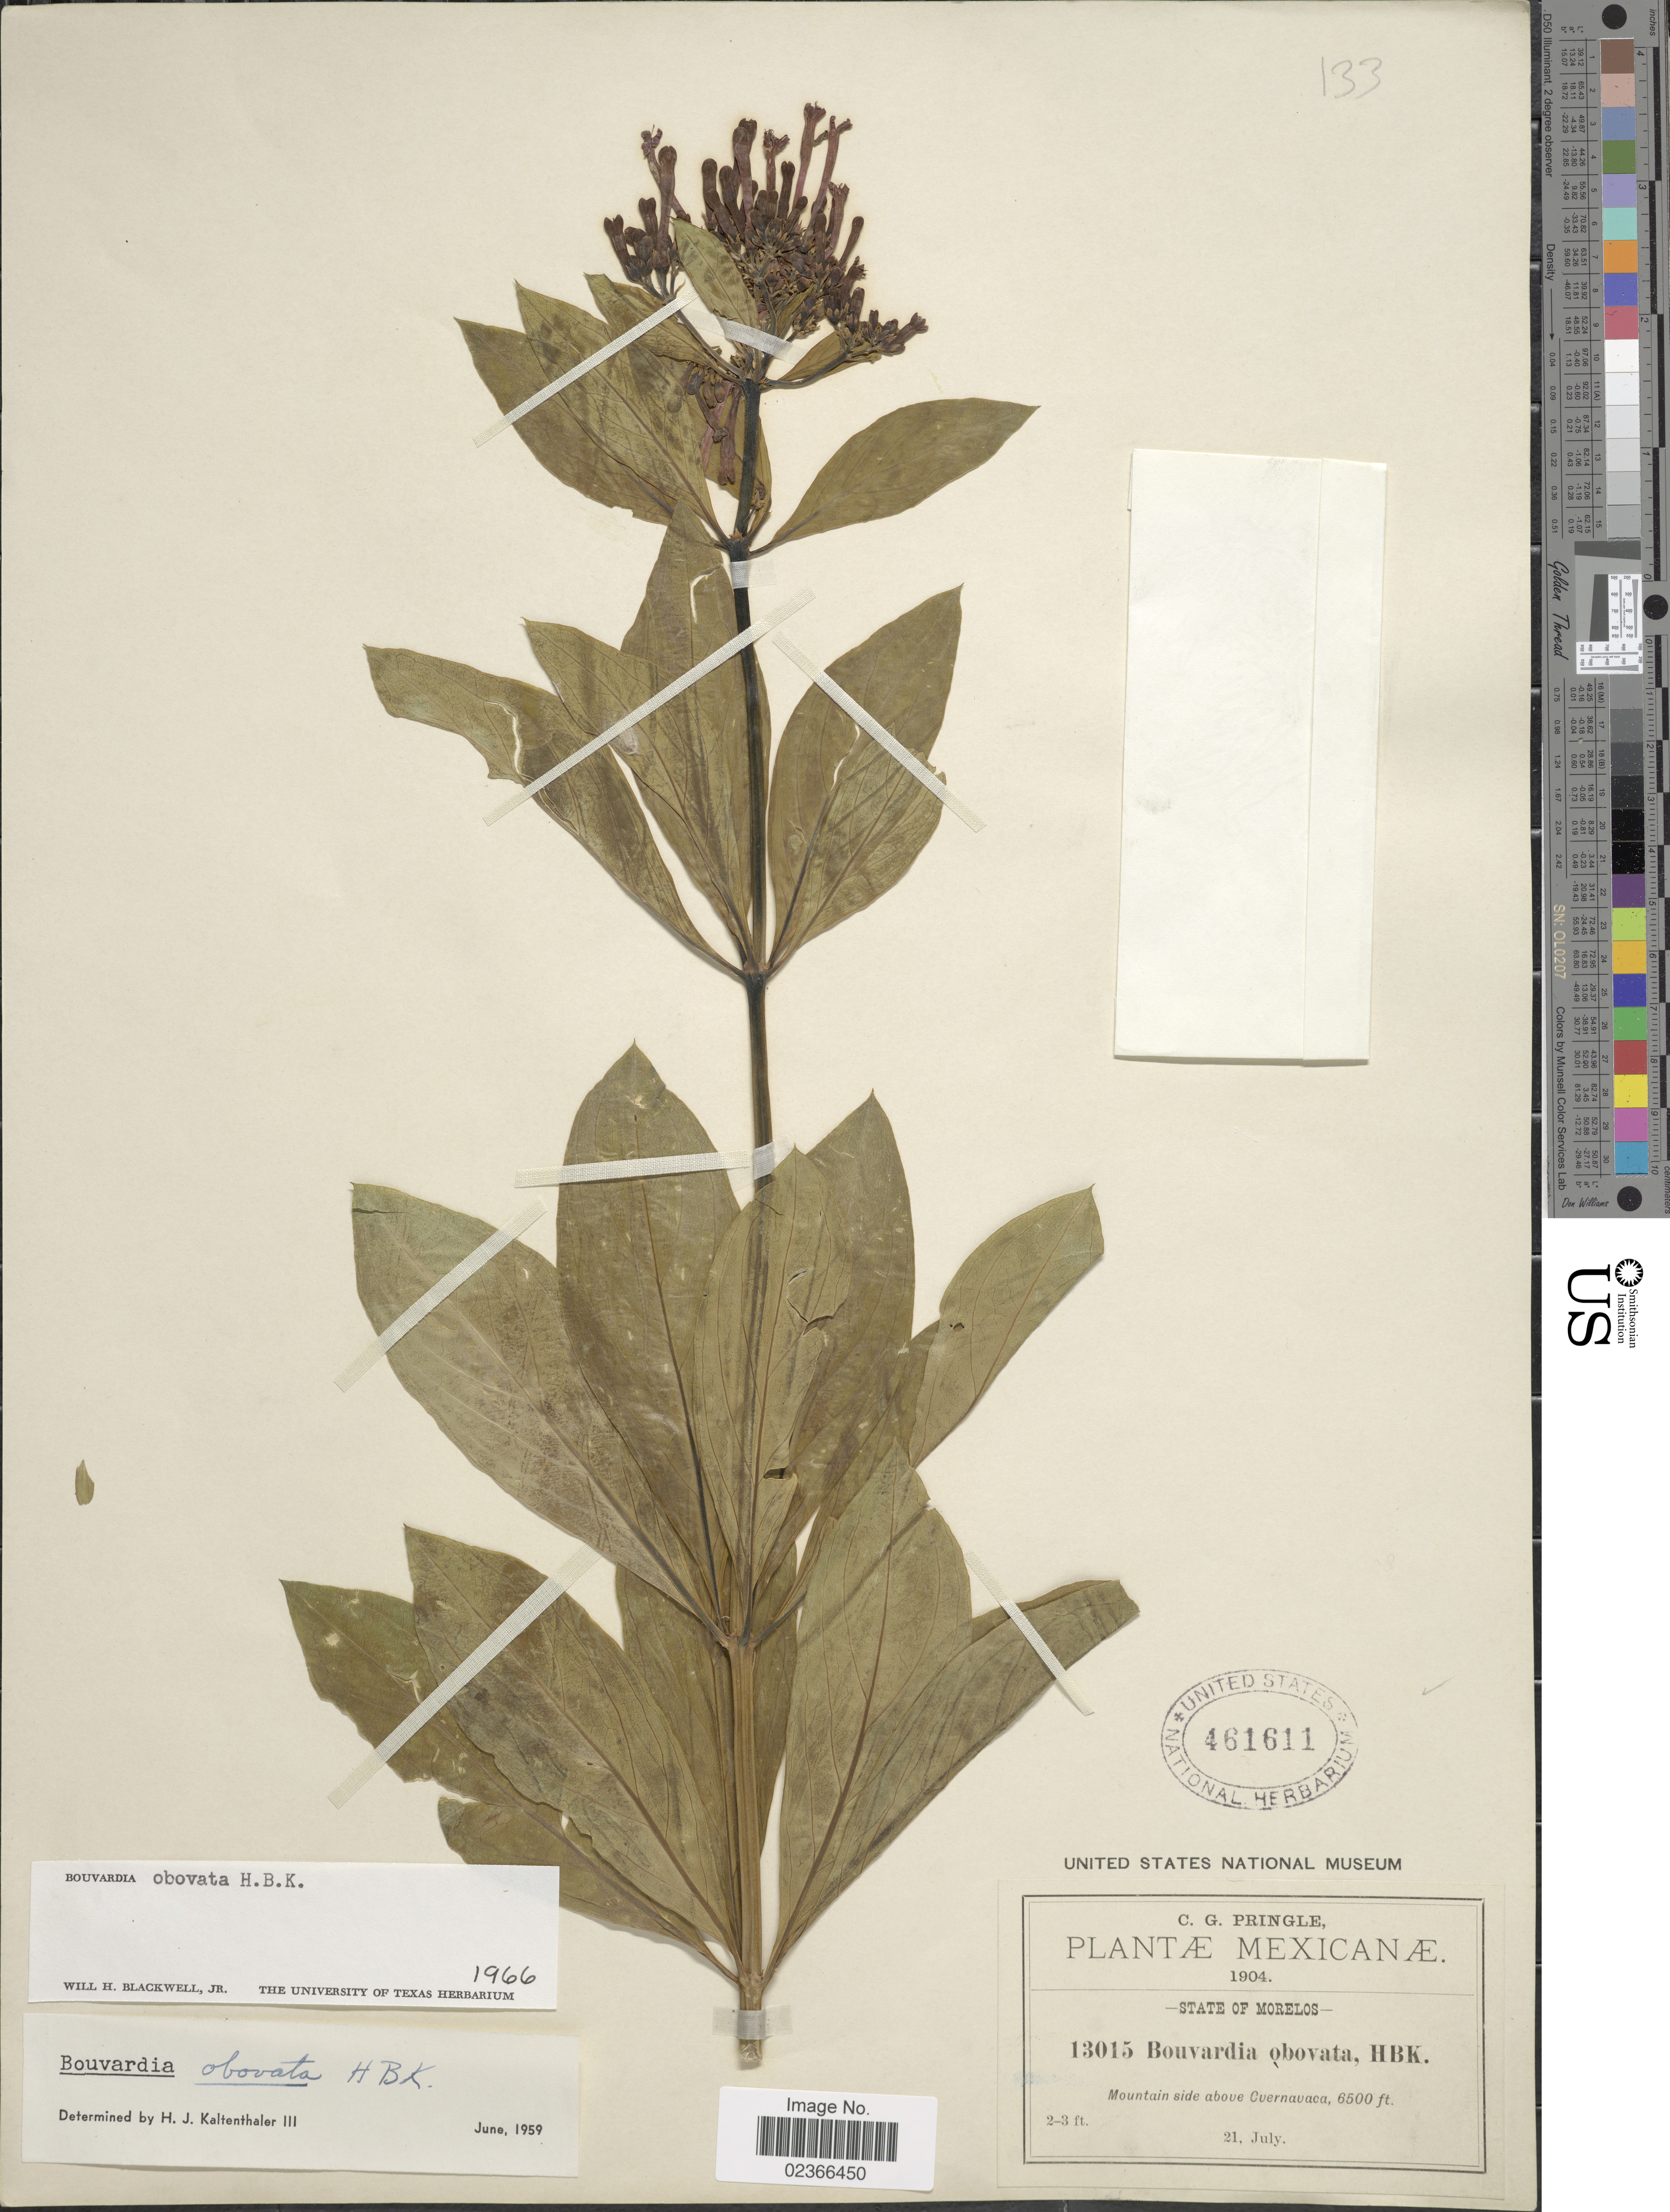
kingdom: Plantae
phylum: Tracheophyta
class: Magnoliopsida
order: Gentianales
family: Rubiaceae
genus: Bouvardia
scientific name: Bouvardia obovata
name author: Kunth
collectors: C. G. Pringle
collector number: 13015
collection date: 1904-07-21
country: Mexico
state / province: Morelos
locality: Mountain side above Cuernavaca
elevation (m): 1981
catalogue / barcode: US 461611